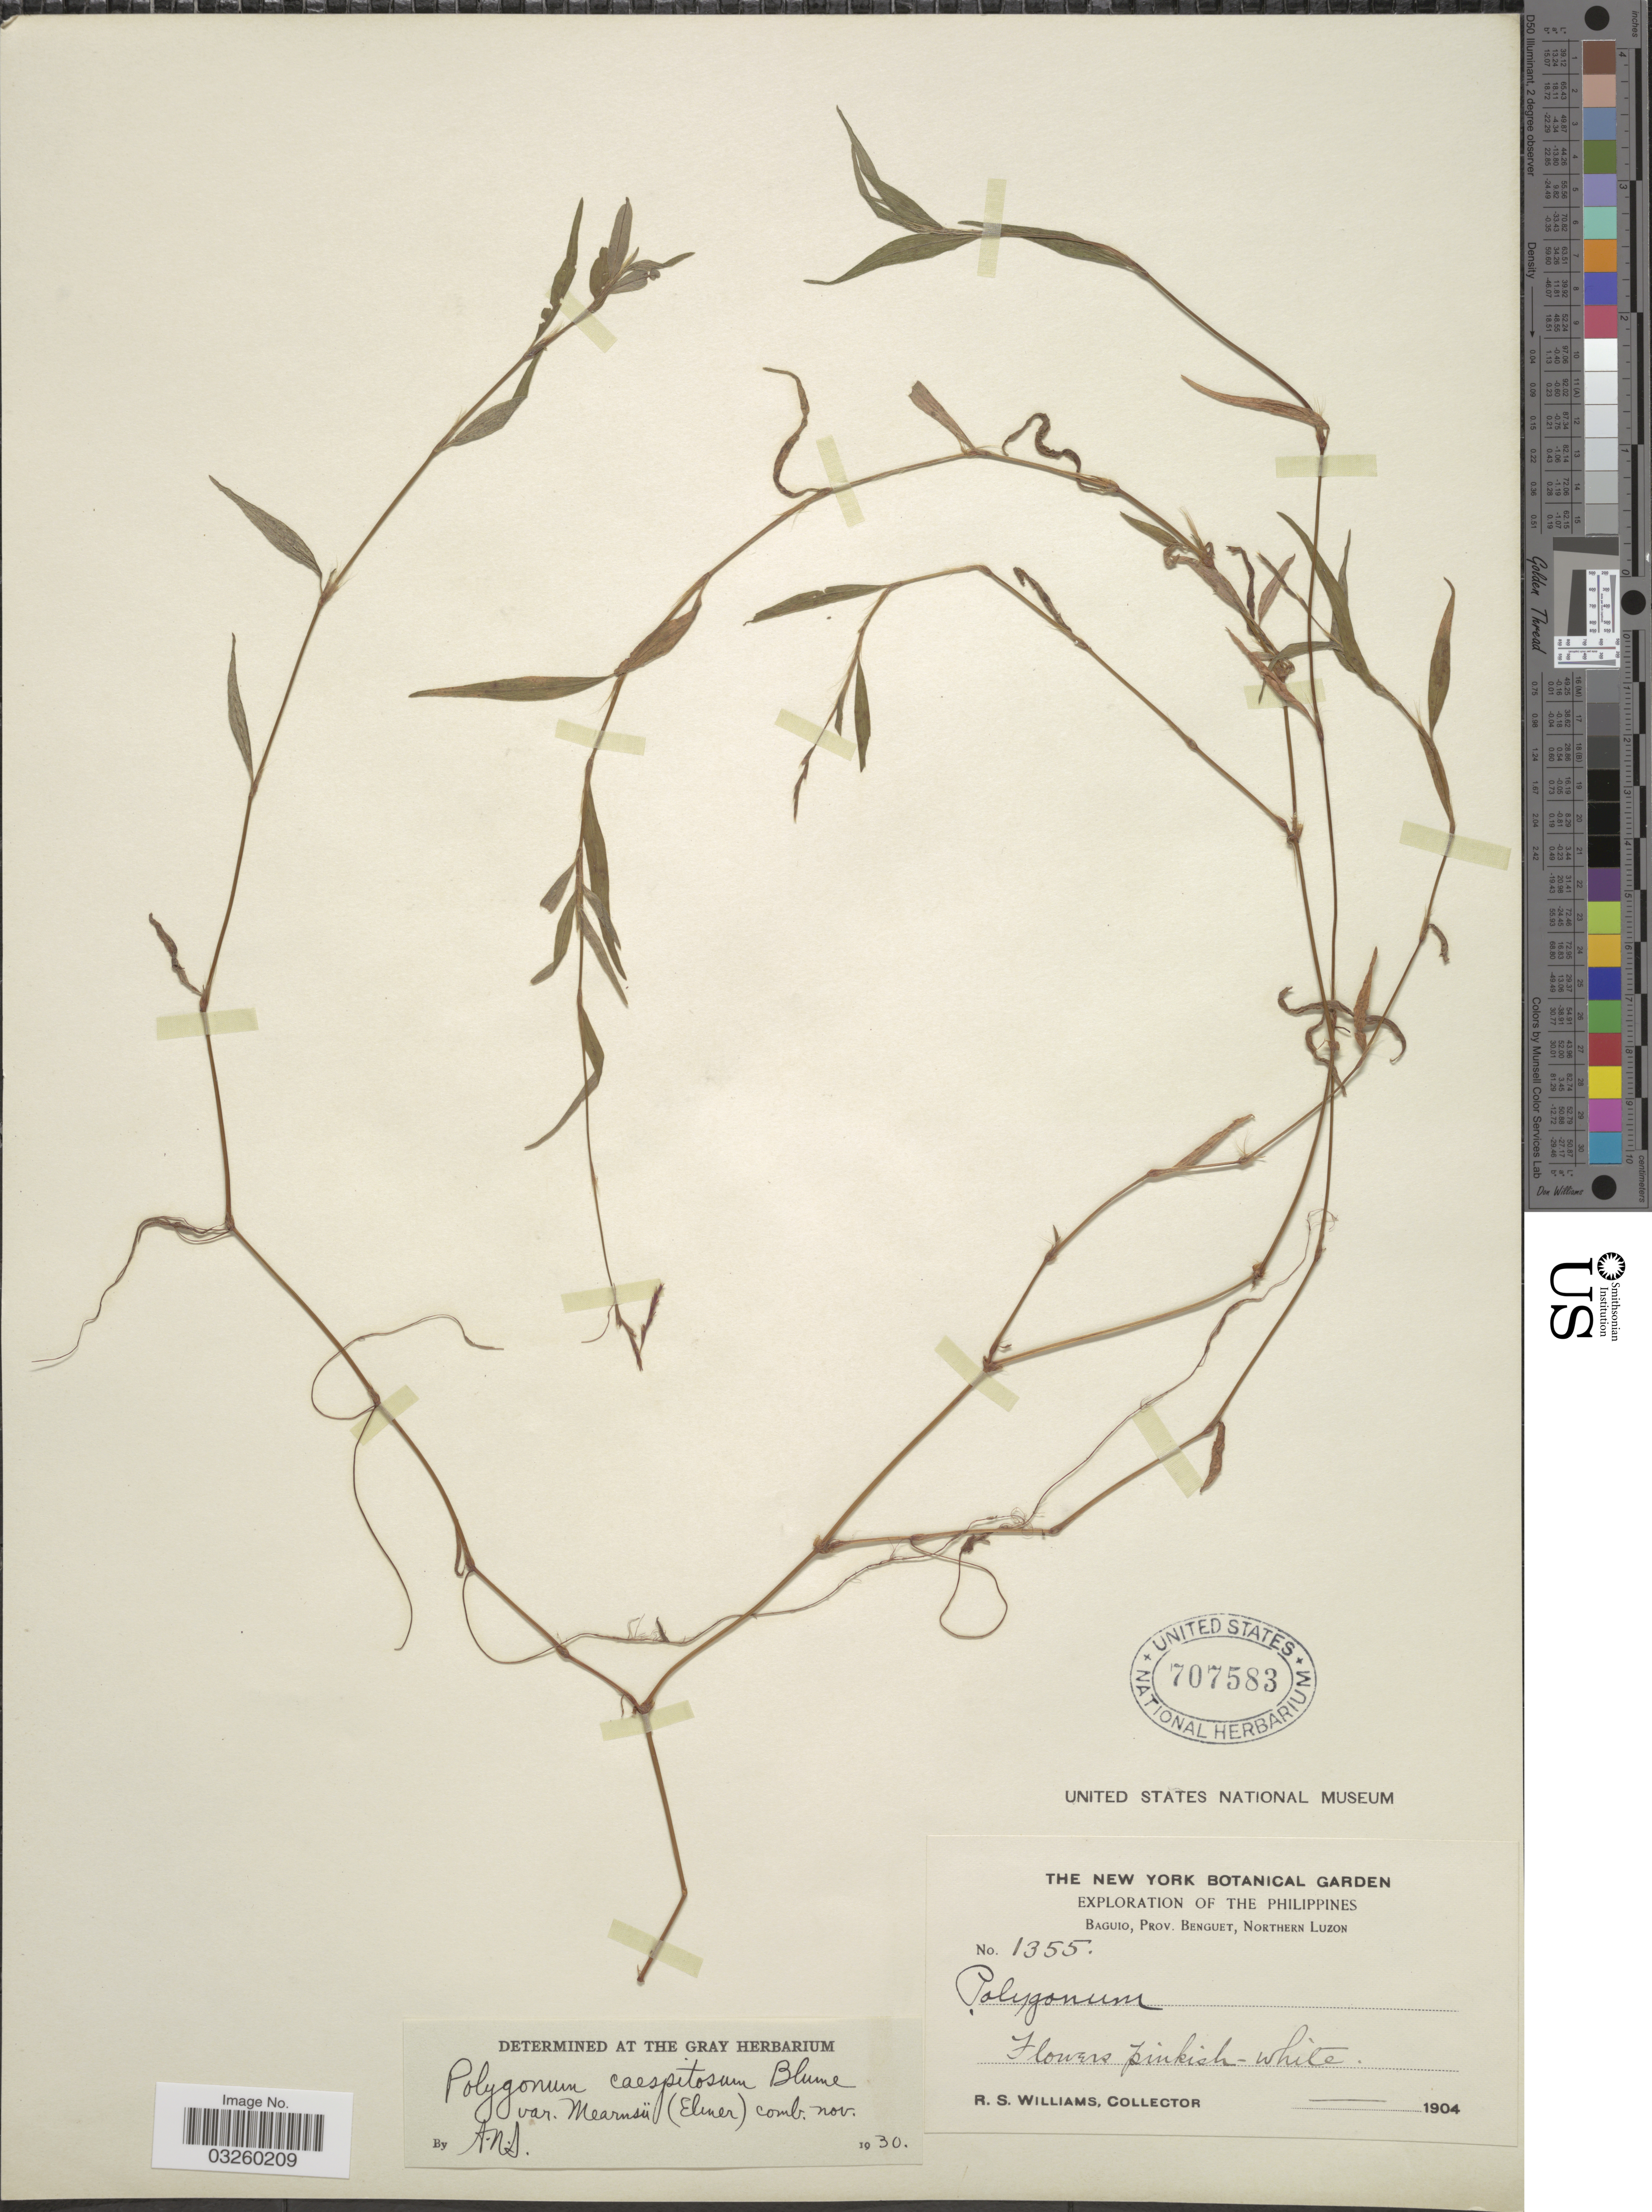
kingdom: Plantae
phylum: Tracheophyta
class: Magnoliopsida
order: Caryophyllales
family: Polygonaceae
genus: Polygonum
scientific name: Polygonum caespitosum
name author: Blume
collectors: R. S. Williams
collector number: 1355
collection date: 1904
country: Philippines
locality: Baguio, Prov. Benguet, Northern Luzon.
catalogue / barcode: US 707583